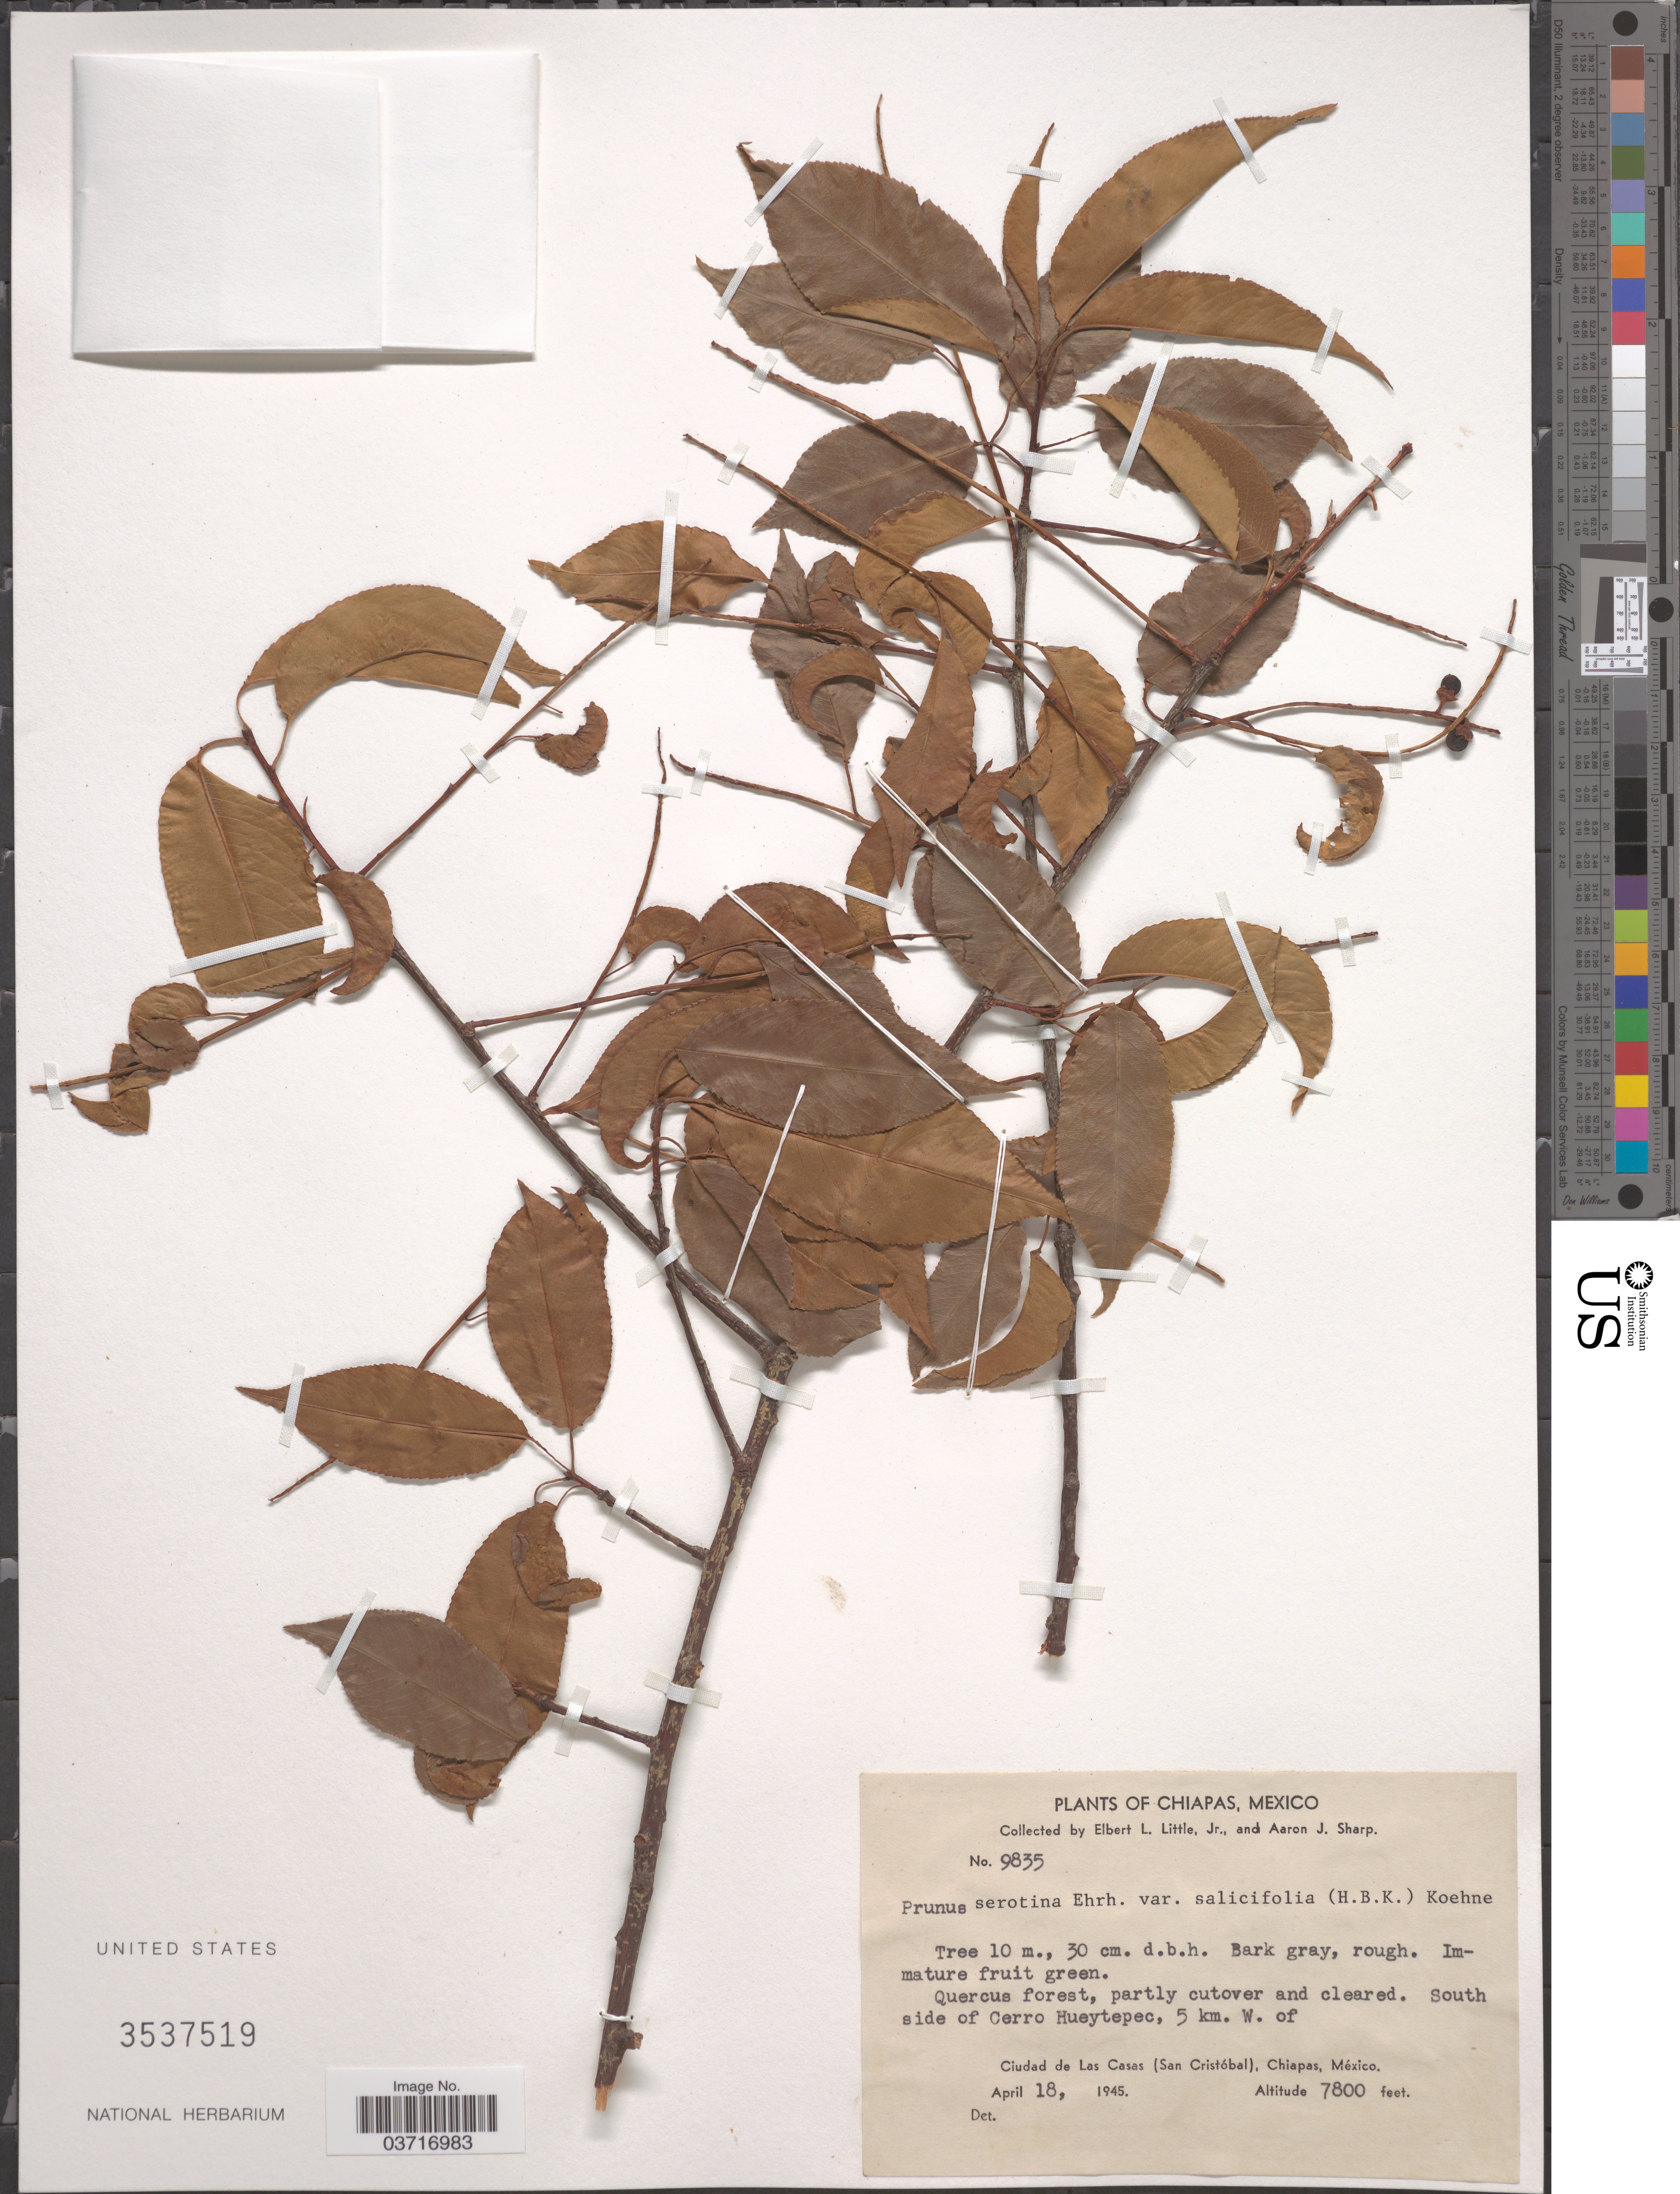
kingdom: Plantae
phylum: Tracheophyta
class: Magnoliopsida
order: Rosales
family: Rosaceae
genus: Prunus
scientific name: Prunus serotina var. salicifolia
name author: (Kunth) Koehne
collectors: E. L. Little & Mrs A. J. Sharp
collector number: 9835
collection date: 1945-04-18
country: Mexico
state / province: Chiapas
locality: South side of Cerro Hueytepec, 5 km. W. of Ciudad de Las Casas (San Cristóbal).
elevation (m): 2377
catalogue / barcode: US 3537519